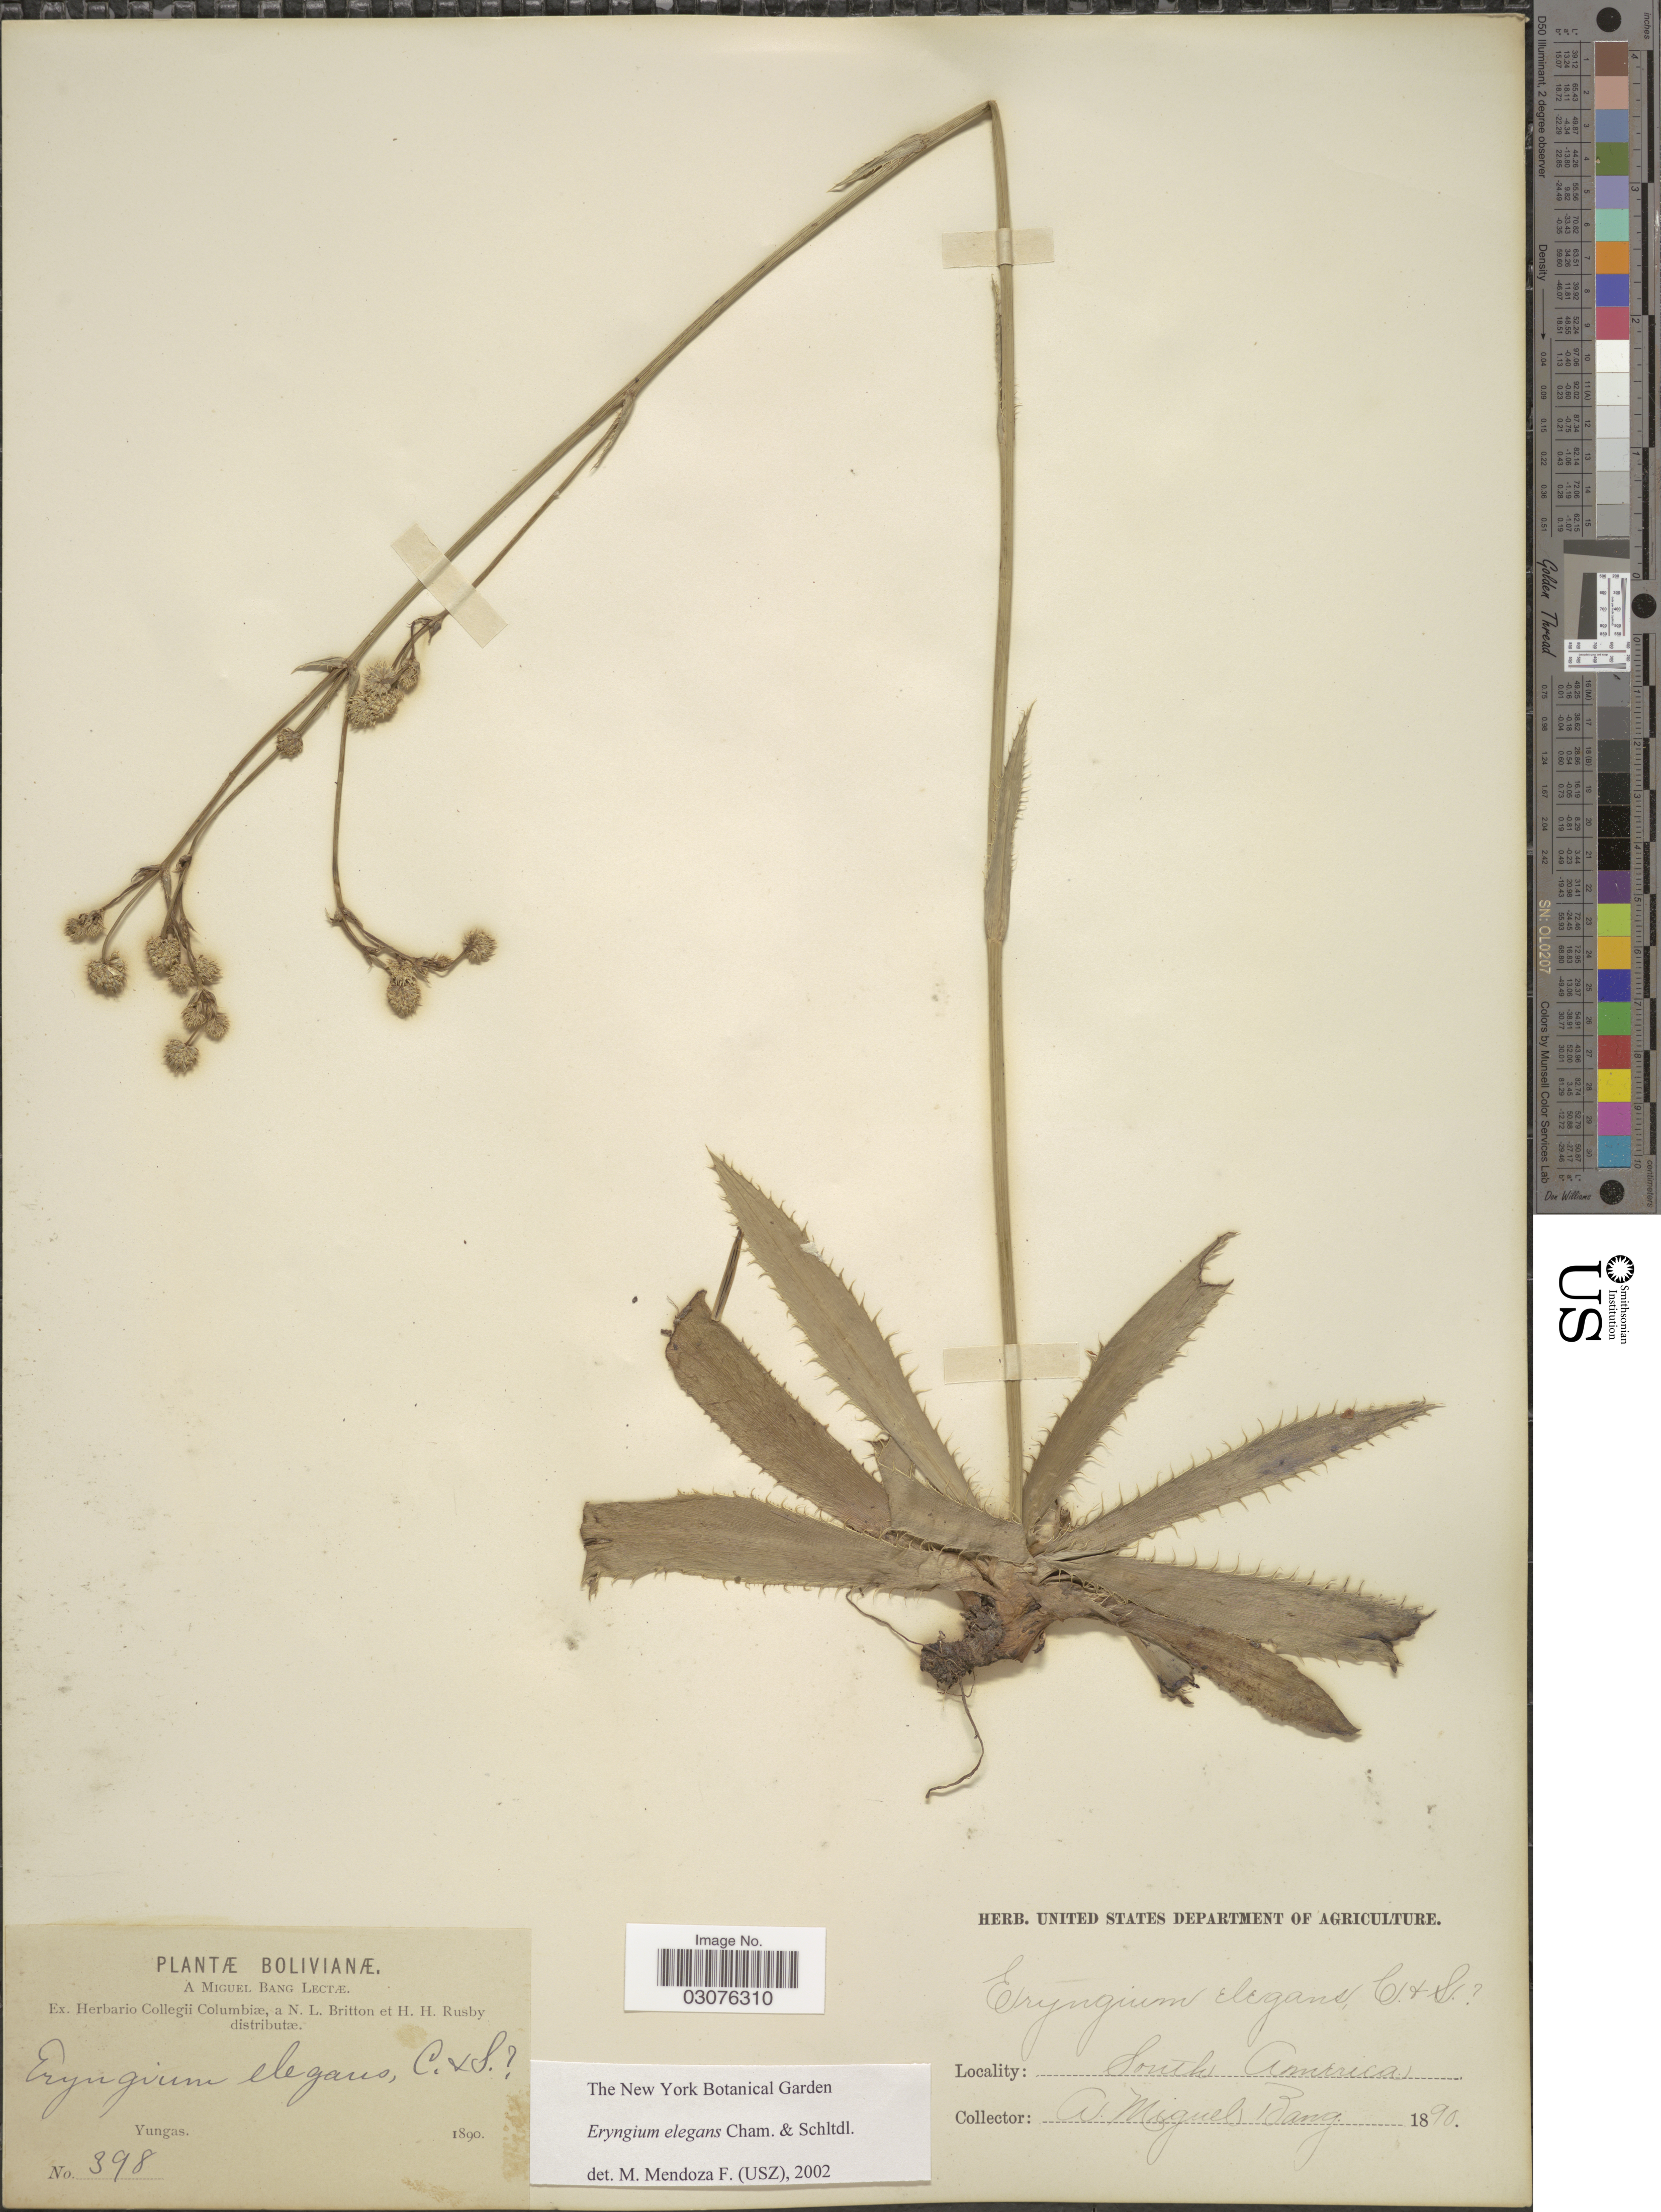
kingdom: Plantae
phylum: Tracheophyta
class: Magnoliopsida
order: Apiales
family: Apiaceae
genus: Eryngium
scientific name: Eryngium elegans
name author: Cham. ex Schltdl.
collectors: M. Bang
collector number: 398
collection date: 1890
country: Bolivia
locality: Bolivianæ. Yungas.